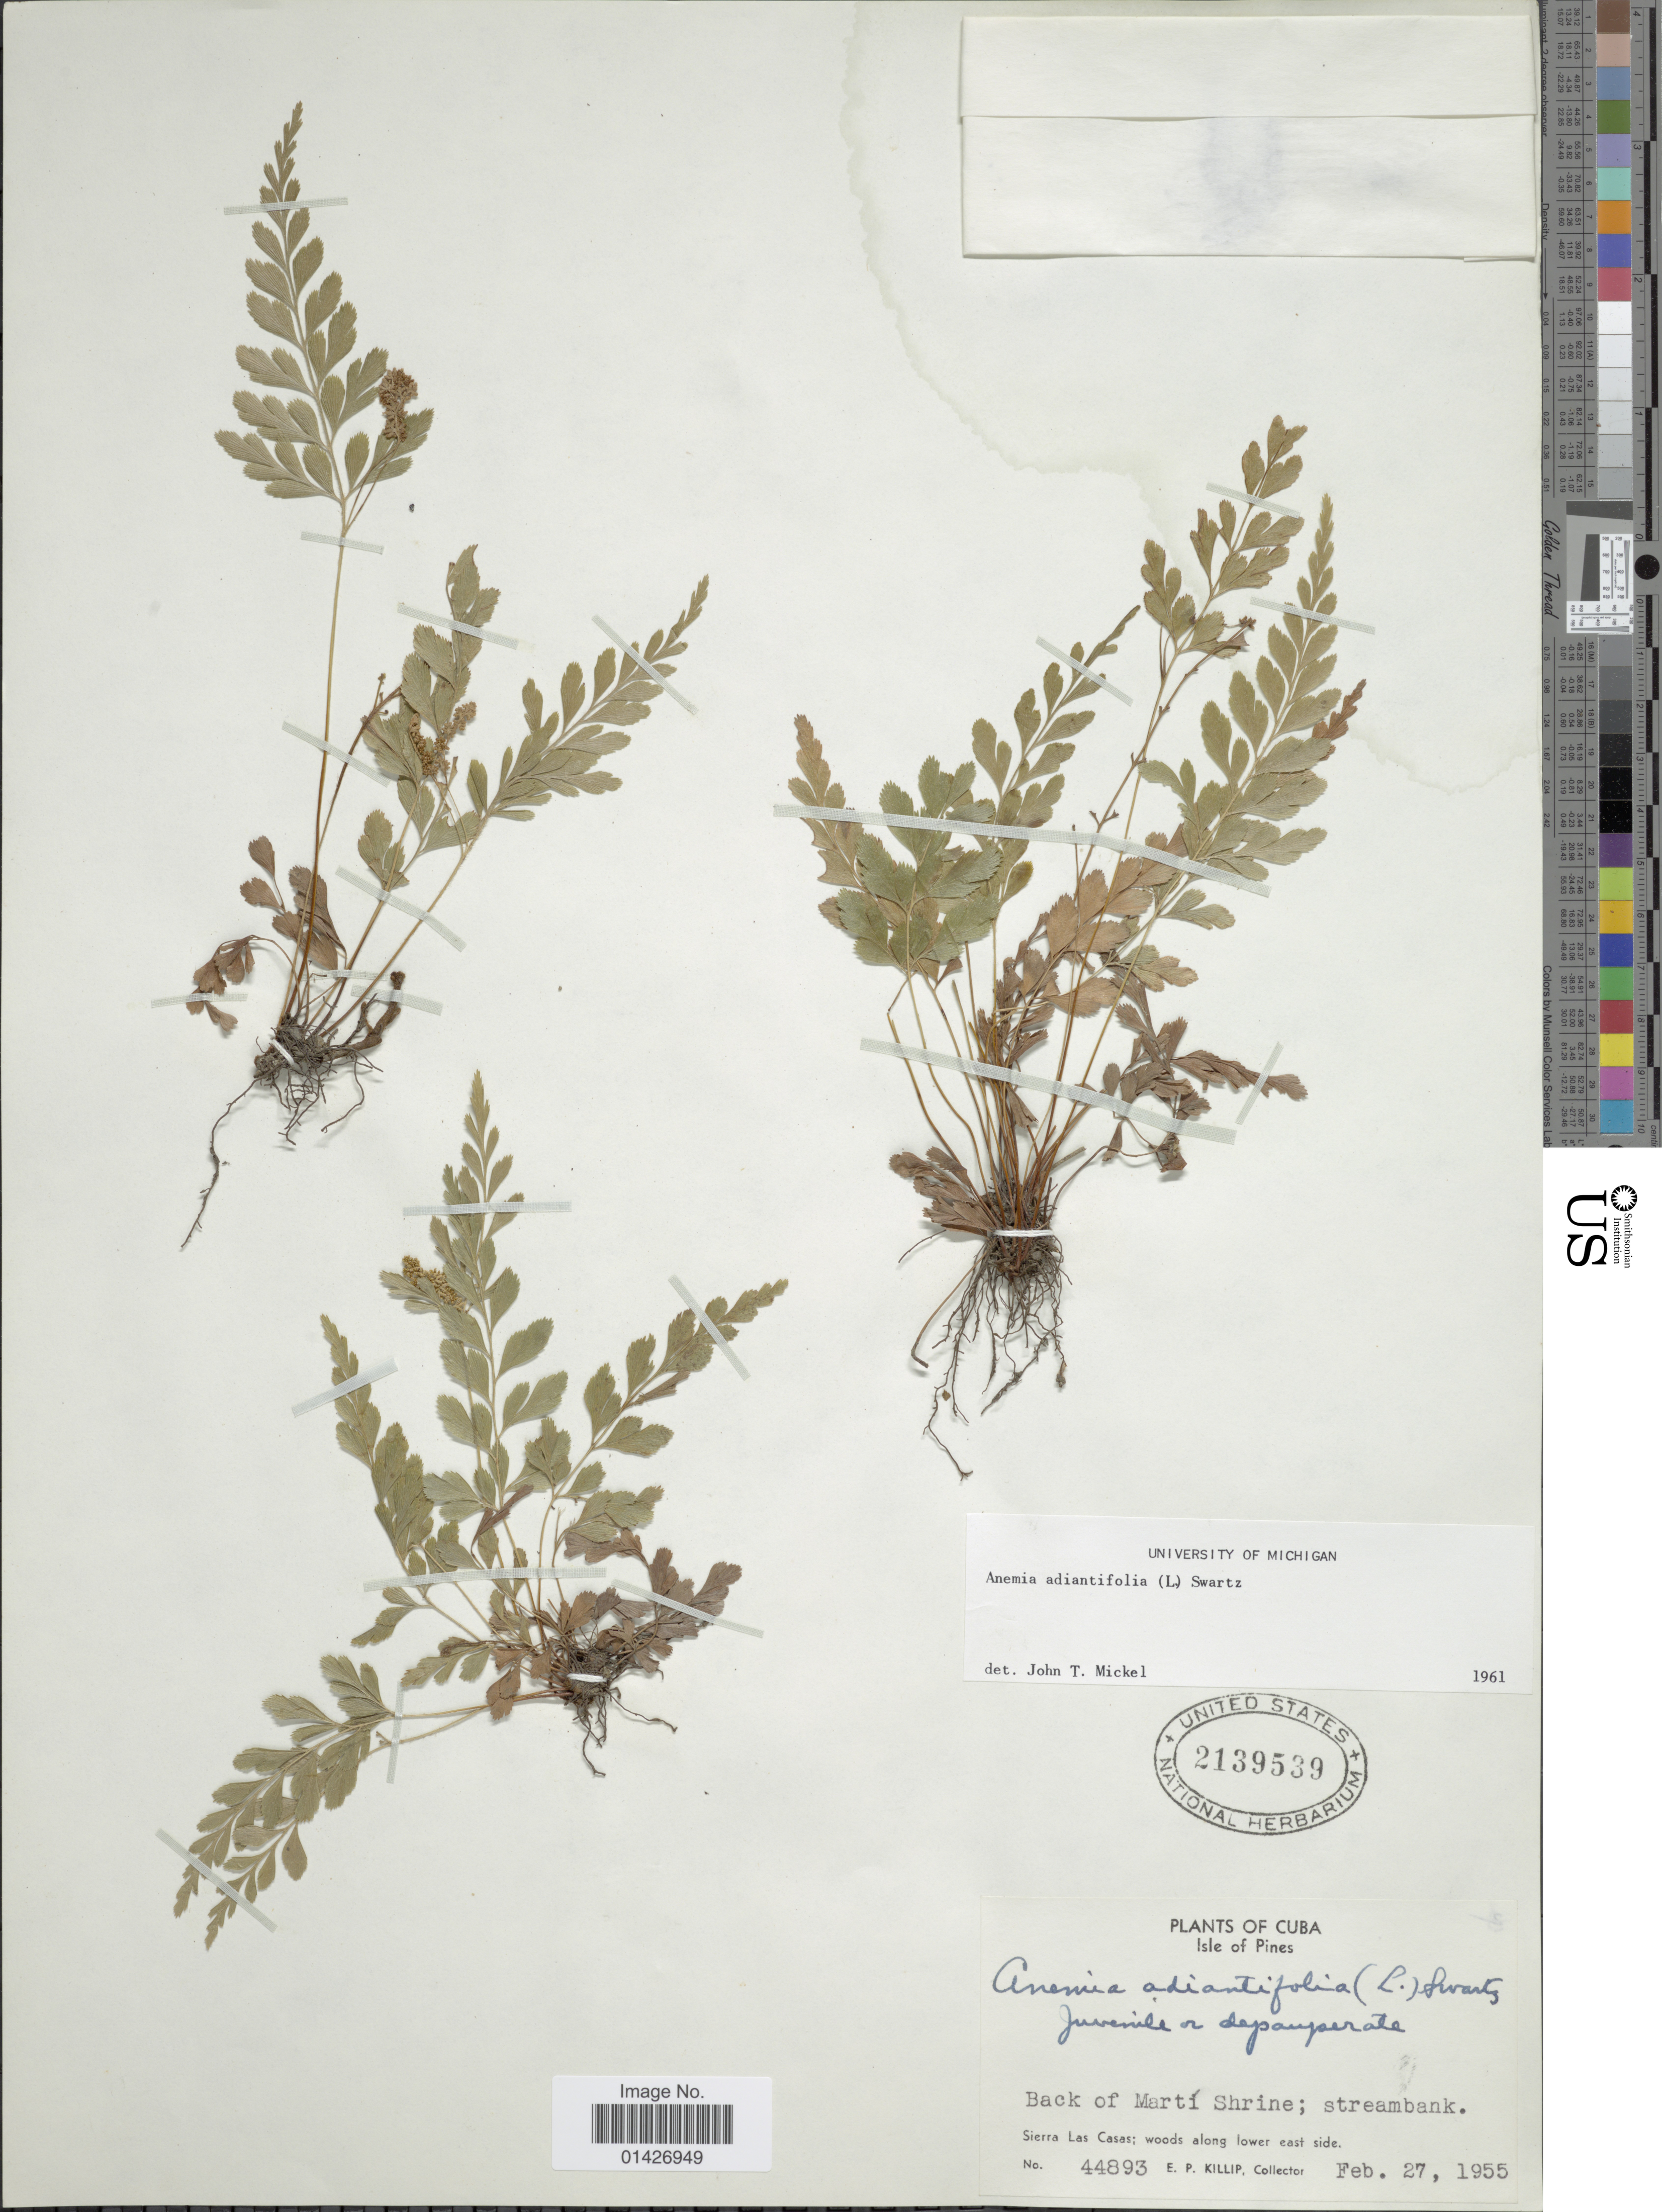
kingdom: Plantae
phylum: Tracheophyta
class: Polypodiopsida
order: Schizaeales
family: Anemiaceae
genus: Anemia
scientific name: Anemia adiantifolia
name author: (L.) Sw.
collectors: E. P. Killip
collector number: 44893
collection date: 1955-02-27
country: Cuba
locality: Isle of Pines, Back of Martí Shrine, Sierra Las Casas; woods along lower east side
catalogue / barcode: US 2139539